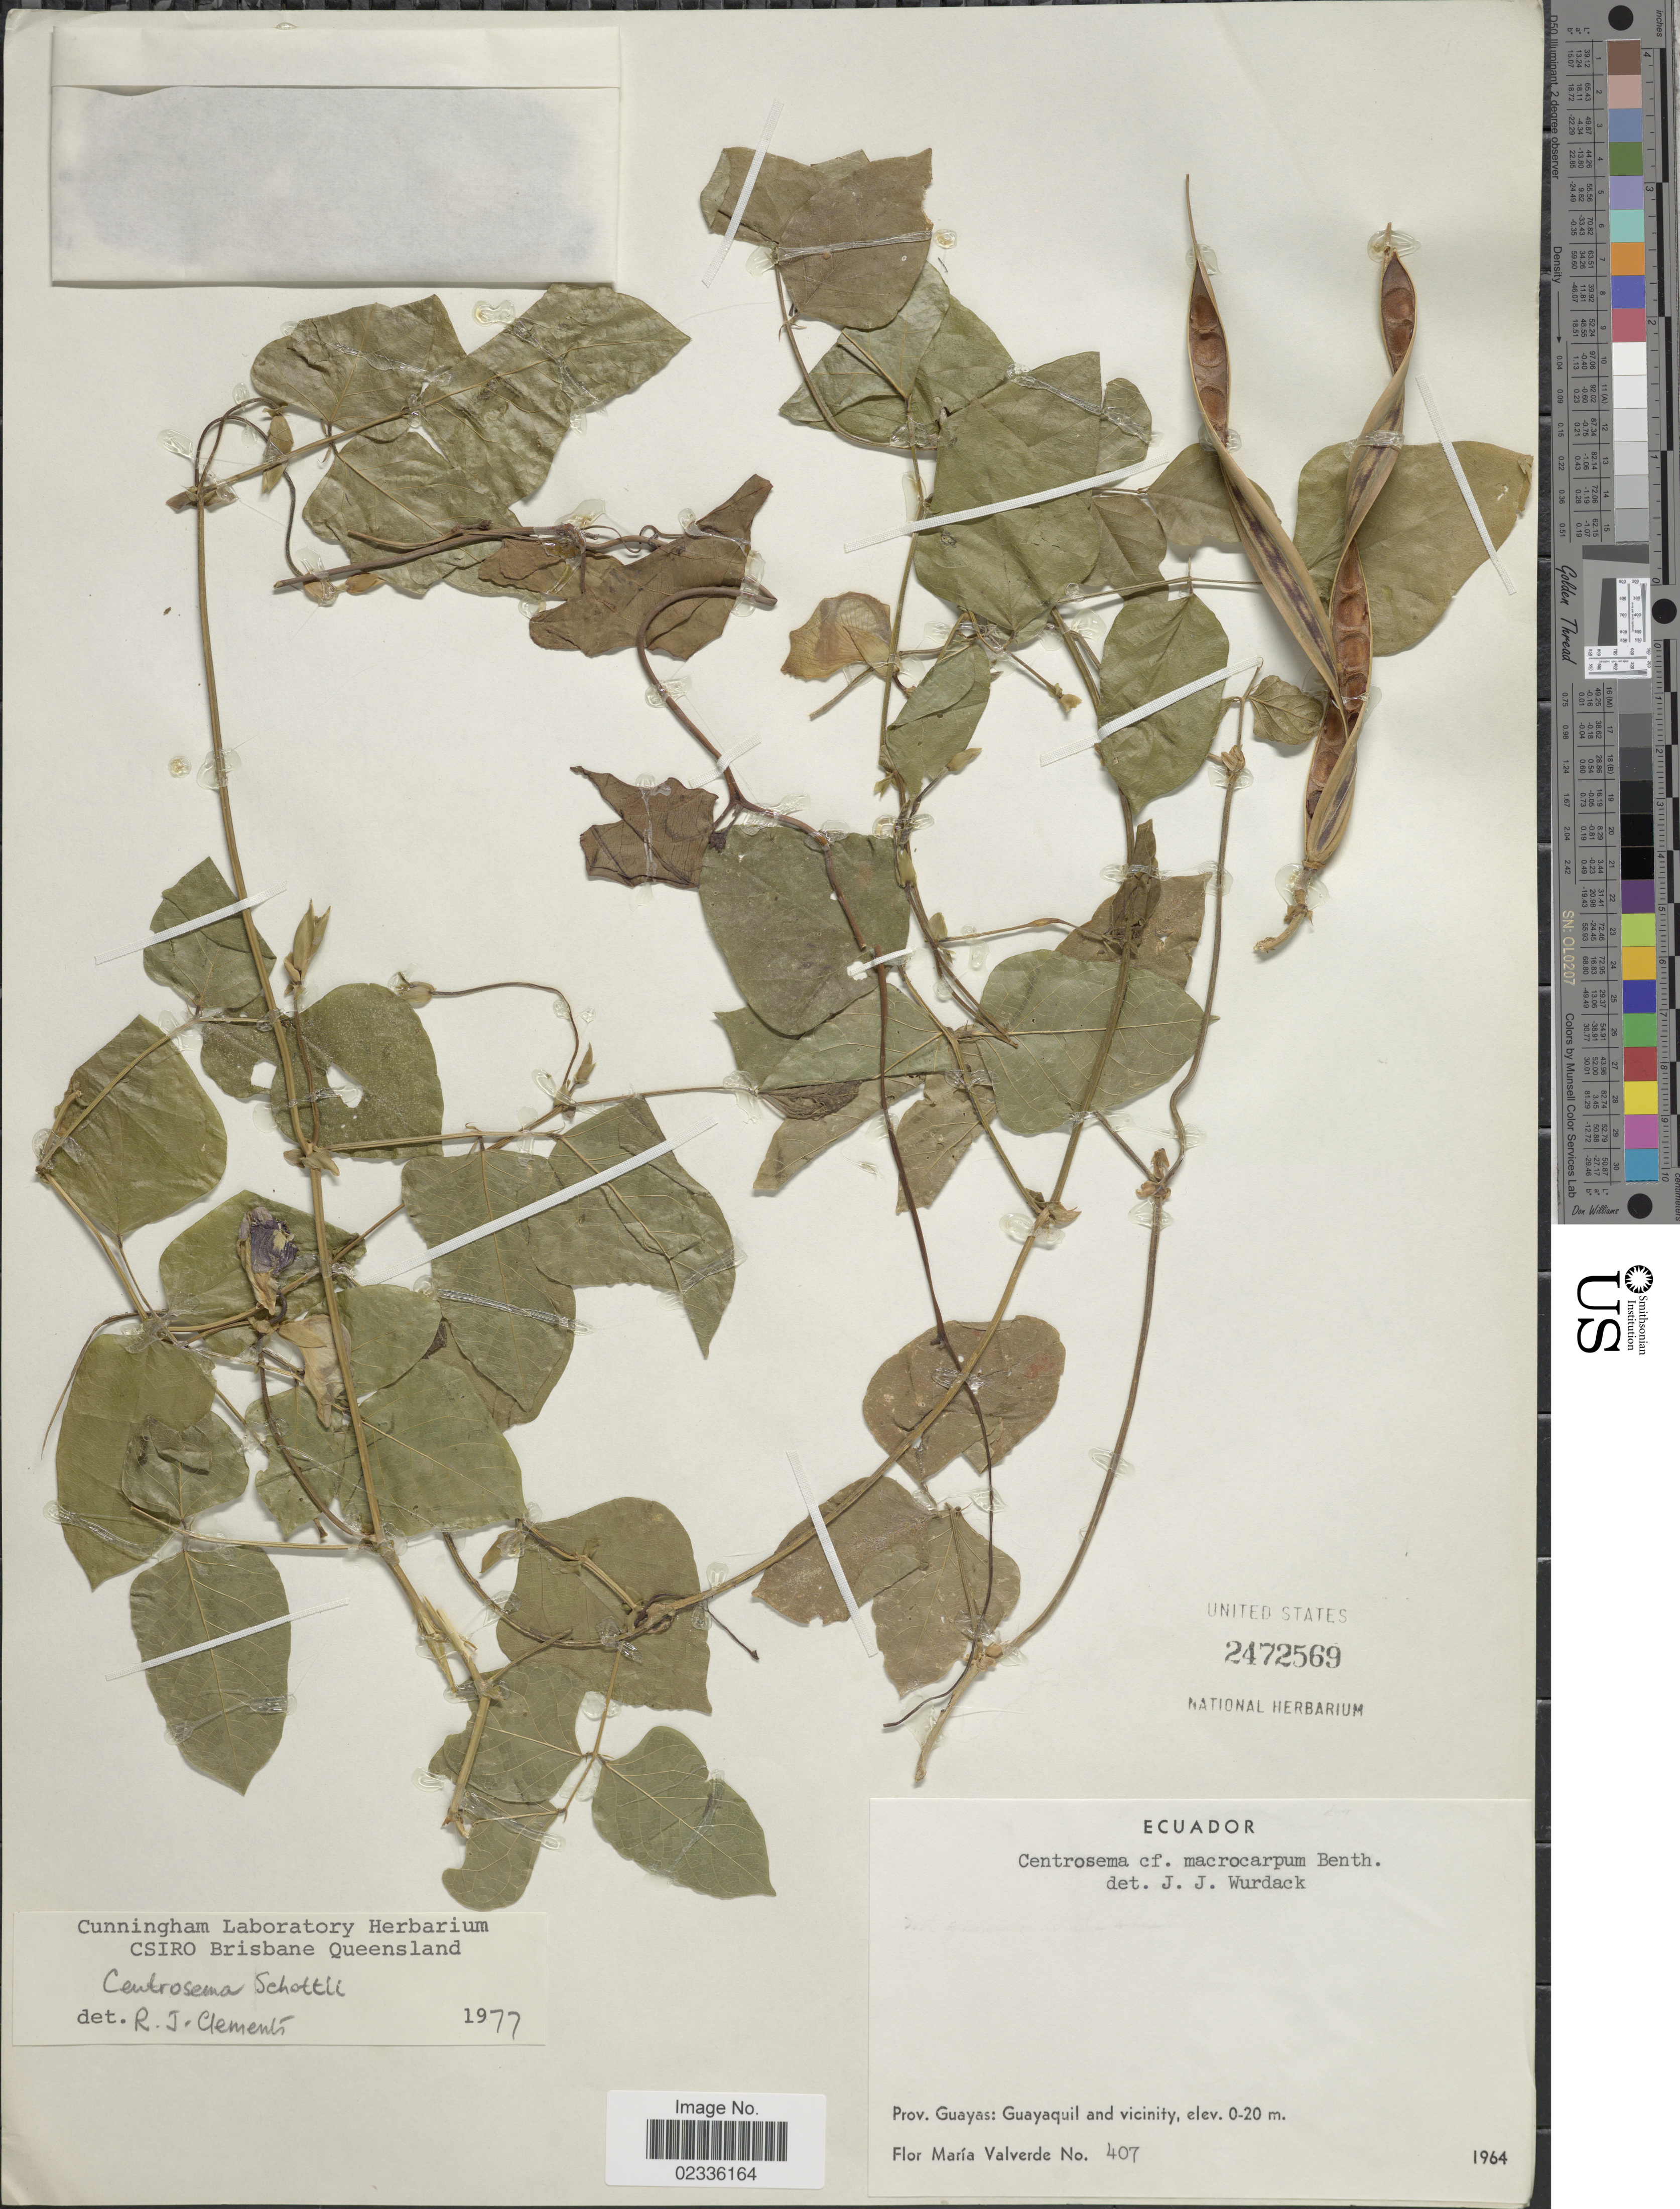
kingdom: Plantae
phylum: Tracheophyta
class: Magnoliopsida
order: Fabales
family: Fabaceae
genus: Centrosema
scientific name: Centrosema schottii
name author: (Millsp.) K. Schum.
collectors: F. M. Valverde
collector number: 407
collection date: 1964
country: Ecuador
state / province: Guayas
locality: Guayaquil and vicinity.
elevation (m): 0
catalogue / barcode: US 2472569